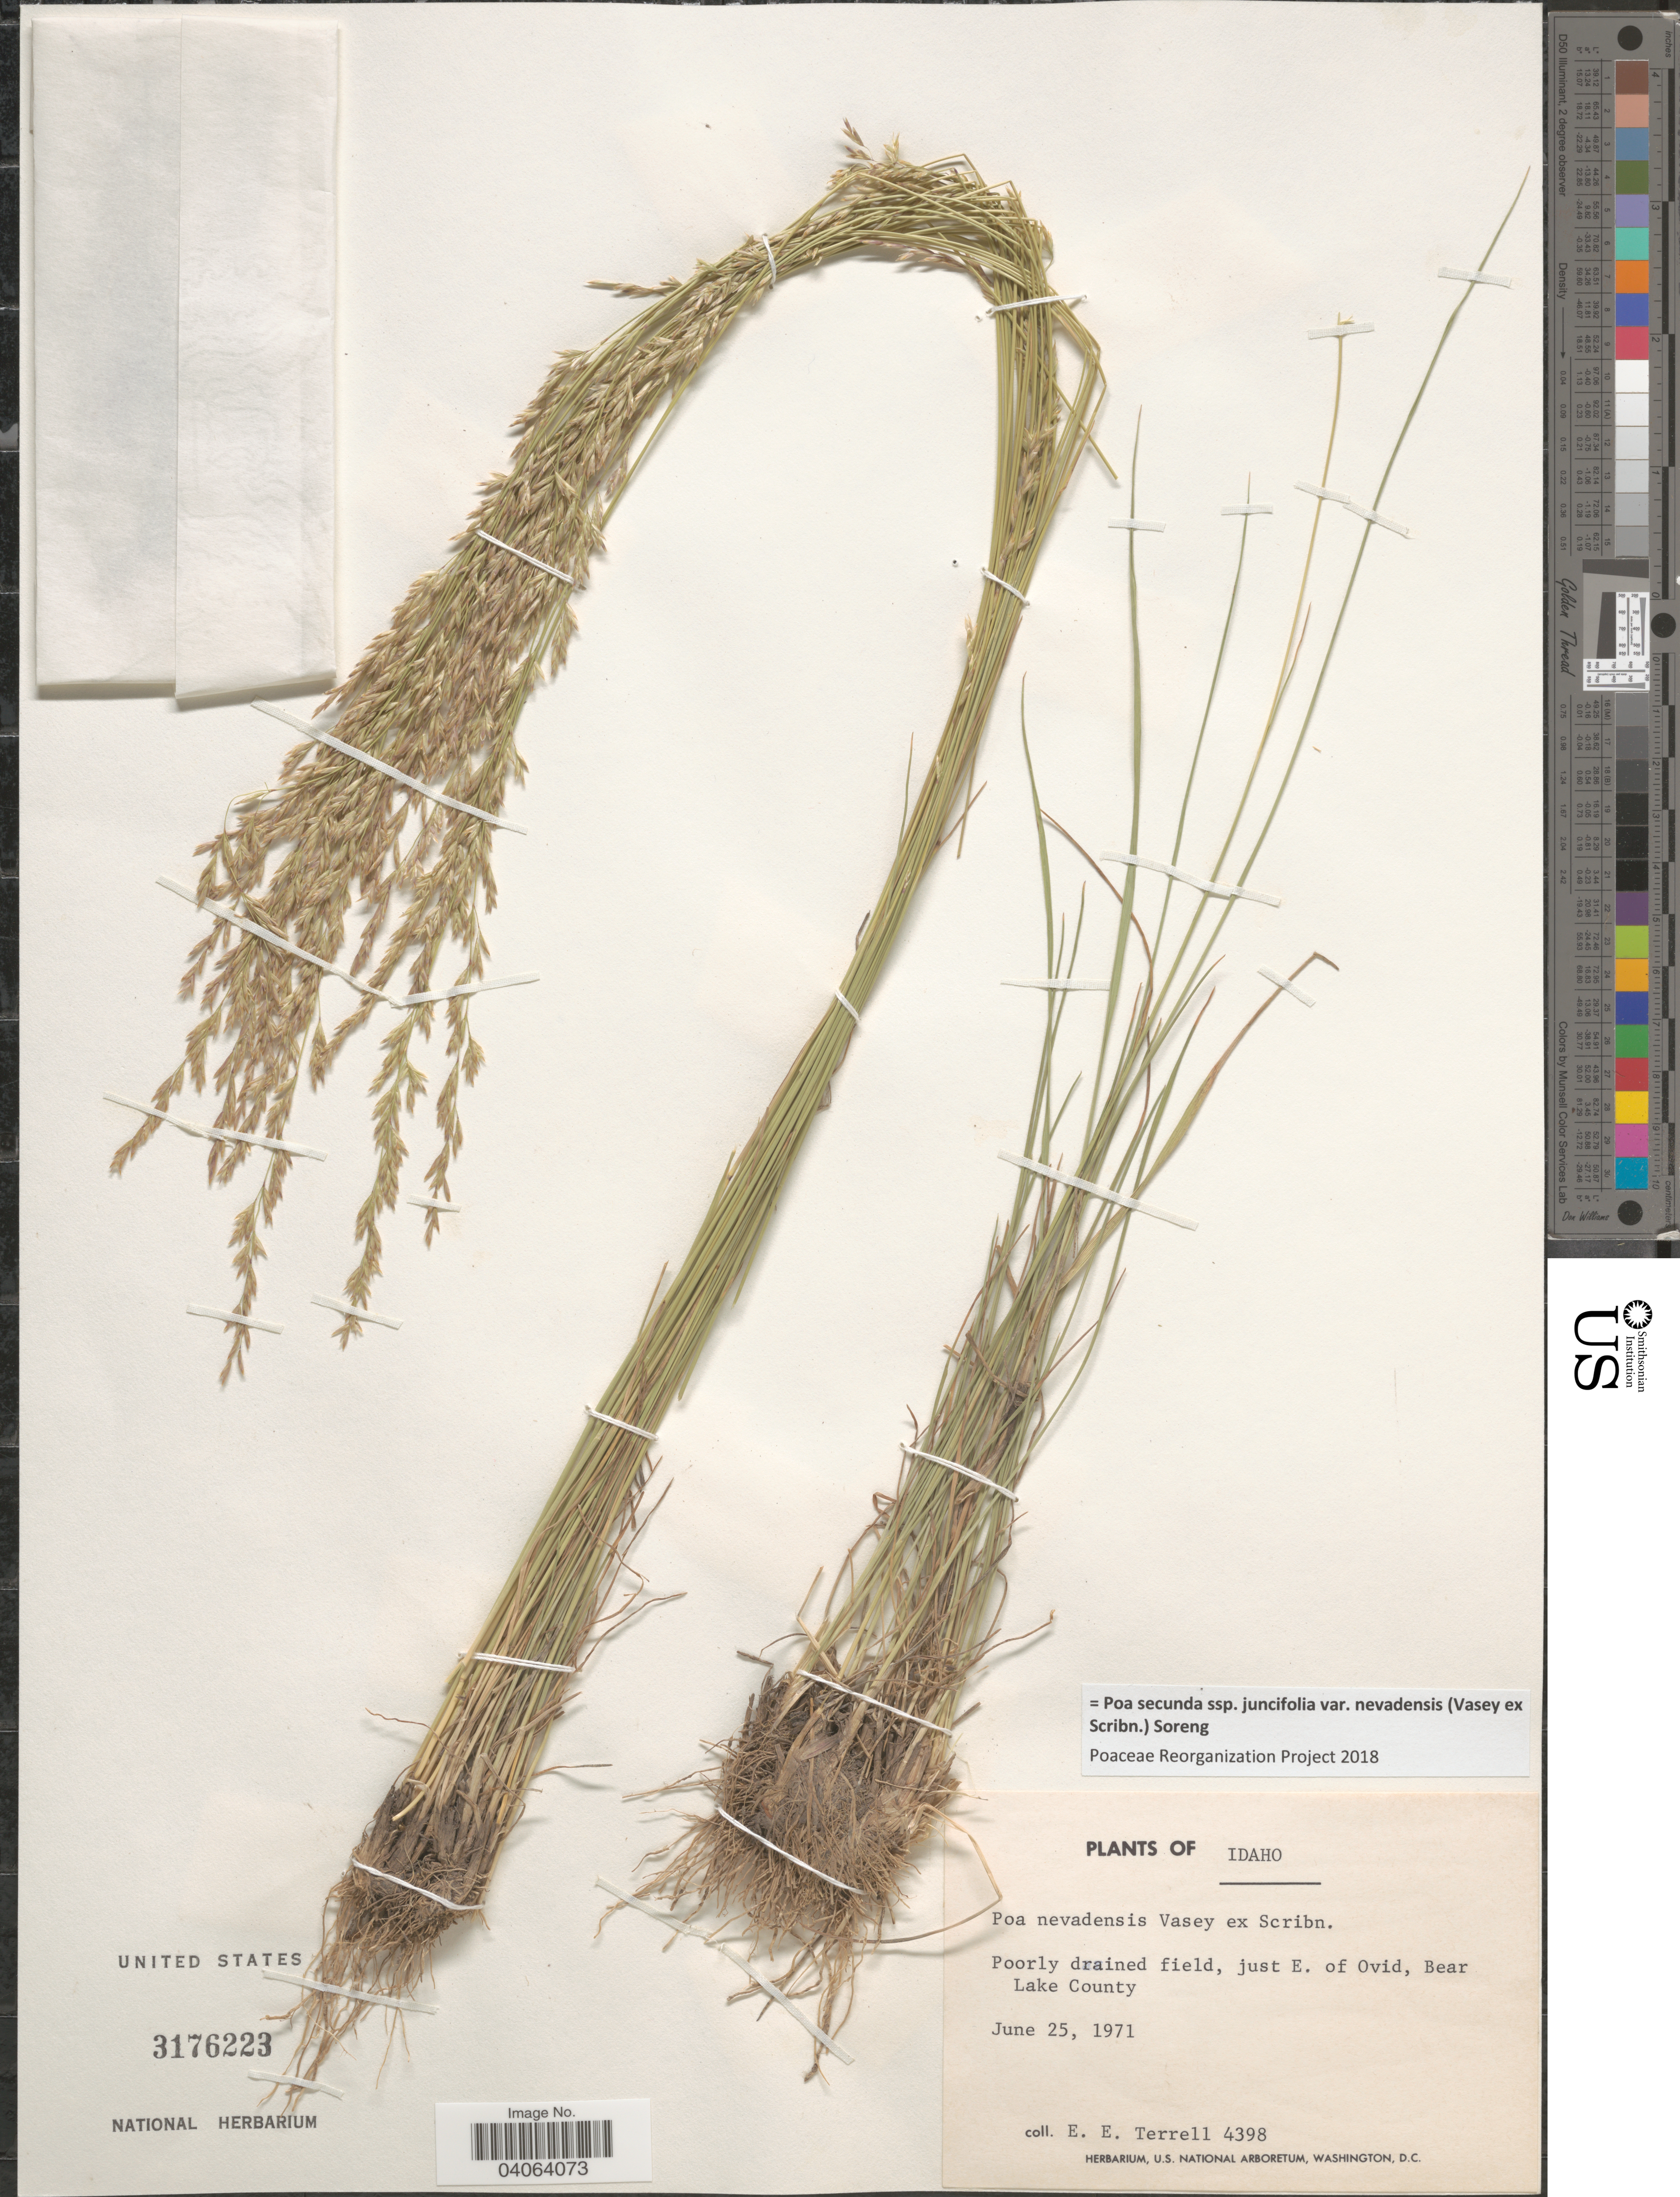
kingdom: Plantae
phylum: Tracheophyta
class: Liliopsida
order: Poales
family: Poaceae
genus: Poa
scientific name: Poa secunda subsp. juncifolia var. nevadensis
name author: (Vasey ex Scribn.) Soreng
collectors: E. E. Terrell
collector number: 4398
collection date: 1971-06-25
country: United States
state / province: Idaho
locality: Poorly drained field, just E. of Ovid, Bear Lake County.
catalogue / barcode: US 3176223